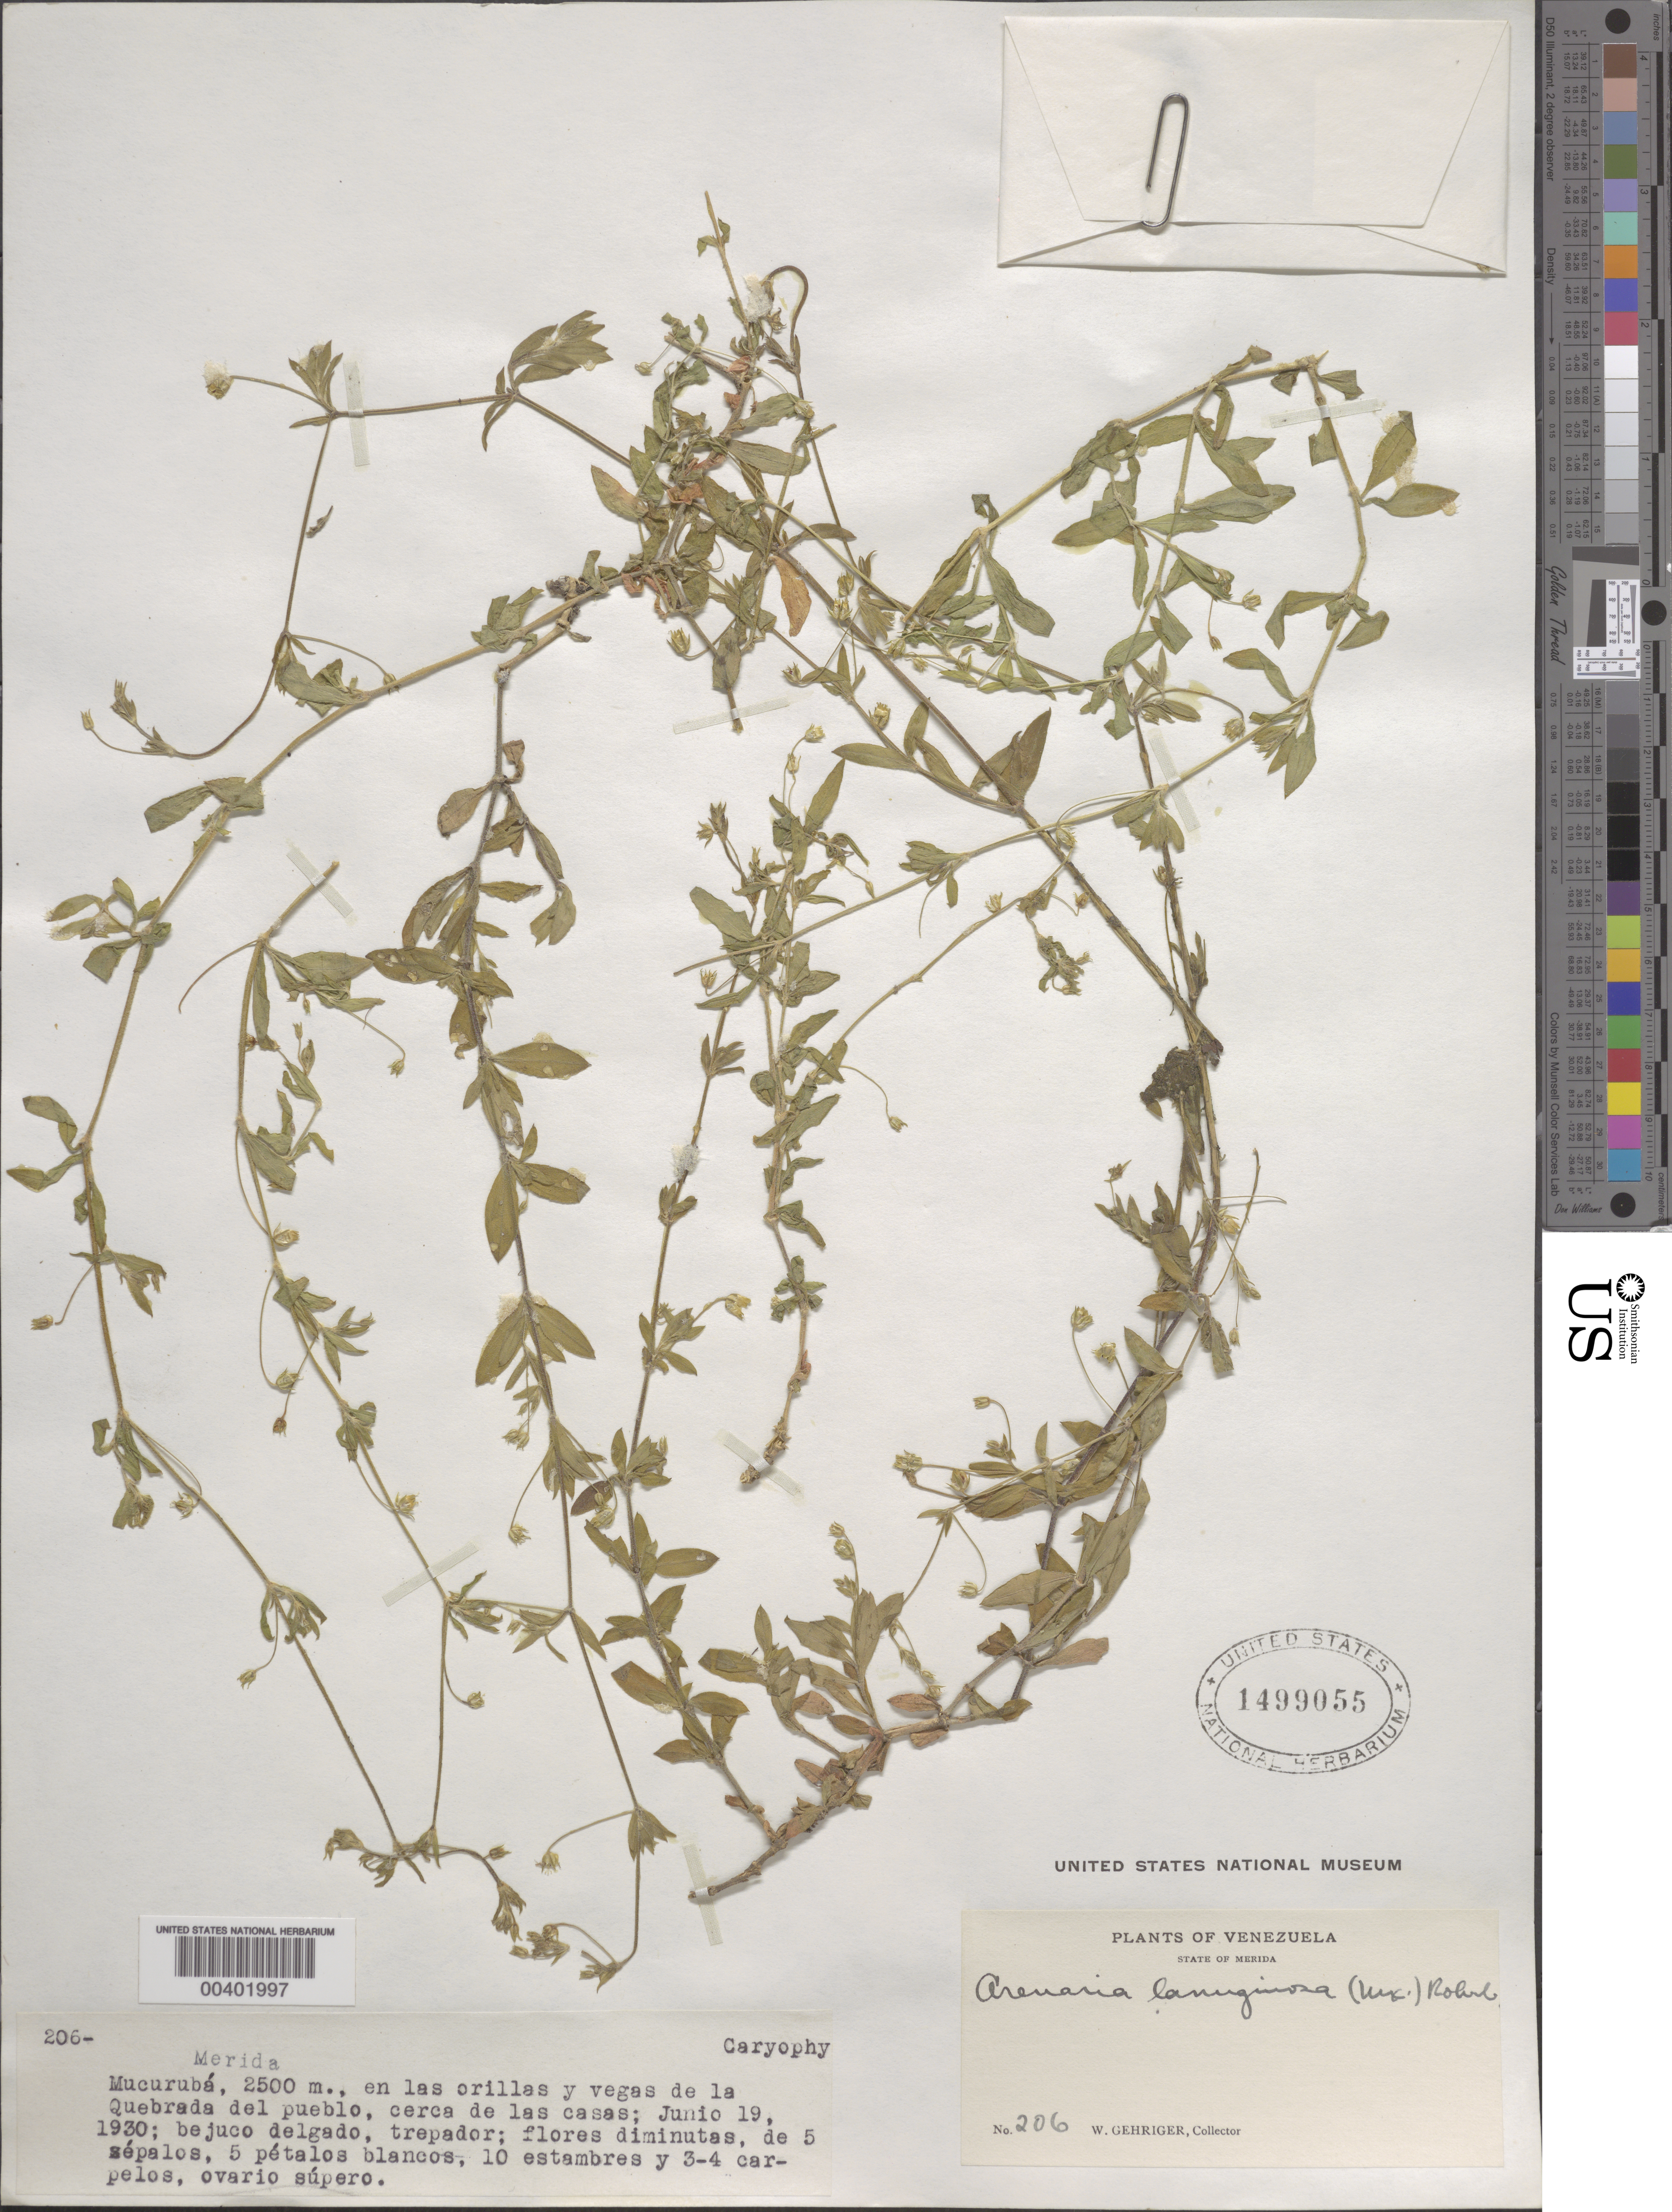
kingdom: Plantae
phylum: Tracheophyta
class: Magnoliopsida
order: Caryophyllales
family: Caryophyllaceae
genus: Arenaria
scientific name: Arenaria lanuginosa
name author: (Michx.) Rohrb.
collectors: W. Gehriger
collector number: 206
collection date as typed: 19 Jun 1930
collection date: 1930-06-19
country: Venezuela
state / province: Mérida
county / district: Rangel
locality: Mucurubá Mucuruba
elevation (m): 2500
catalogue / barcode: US 1499055